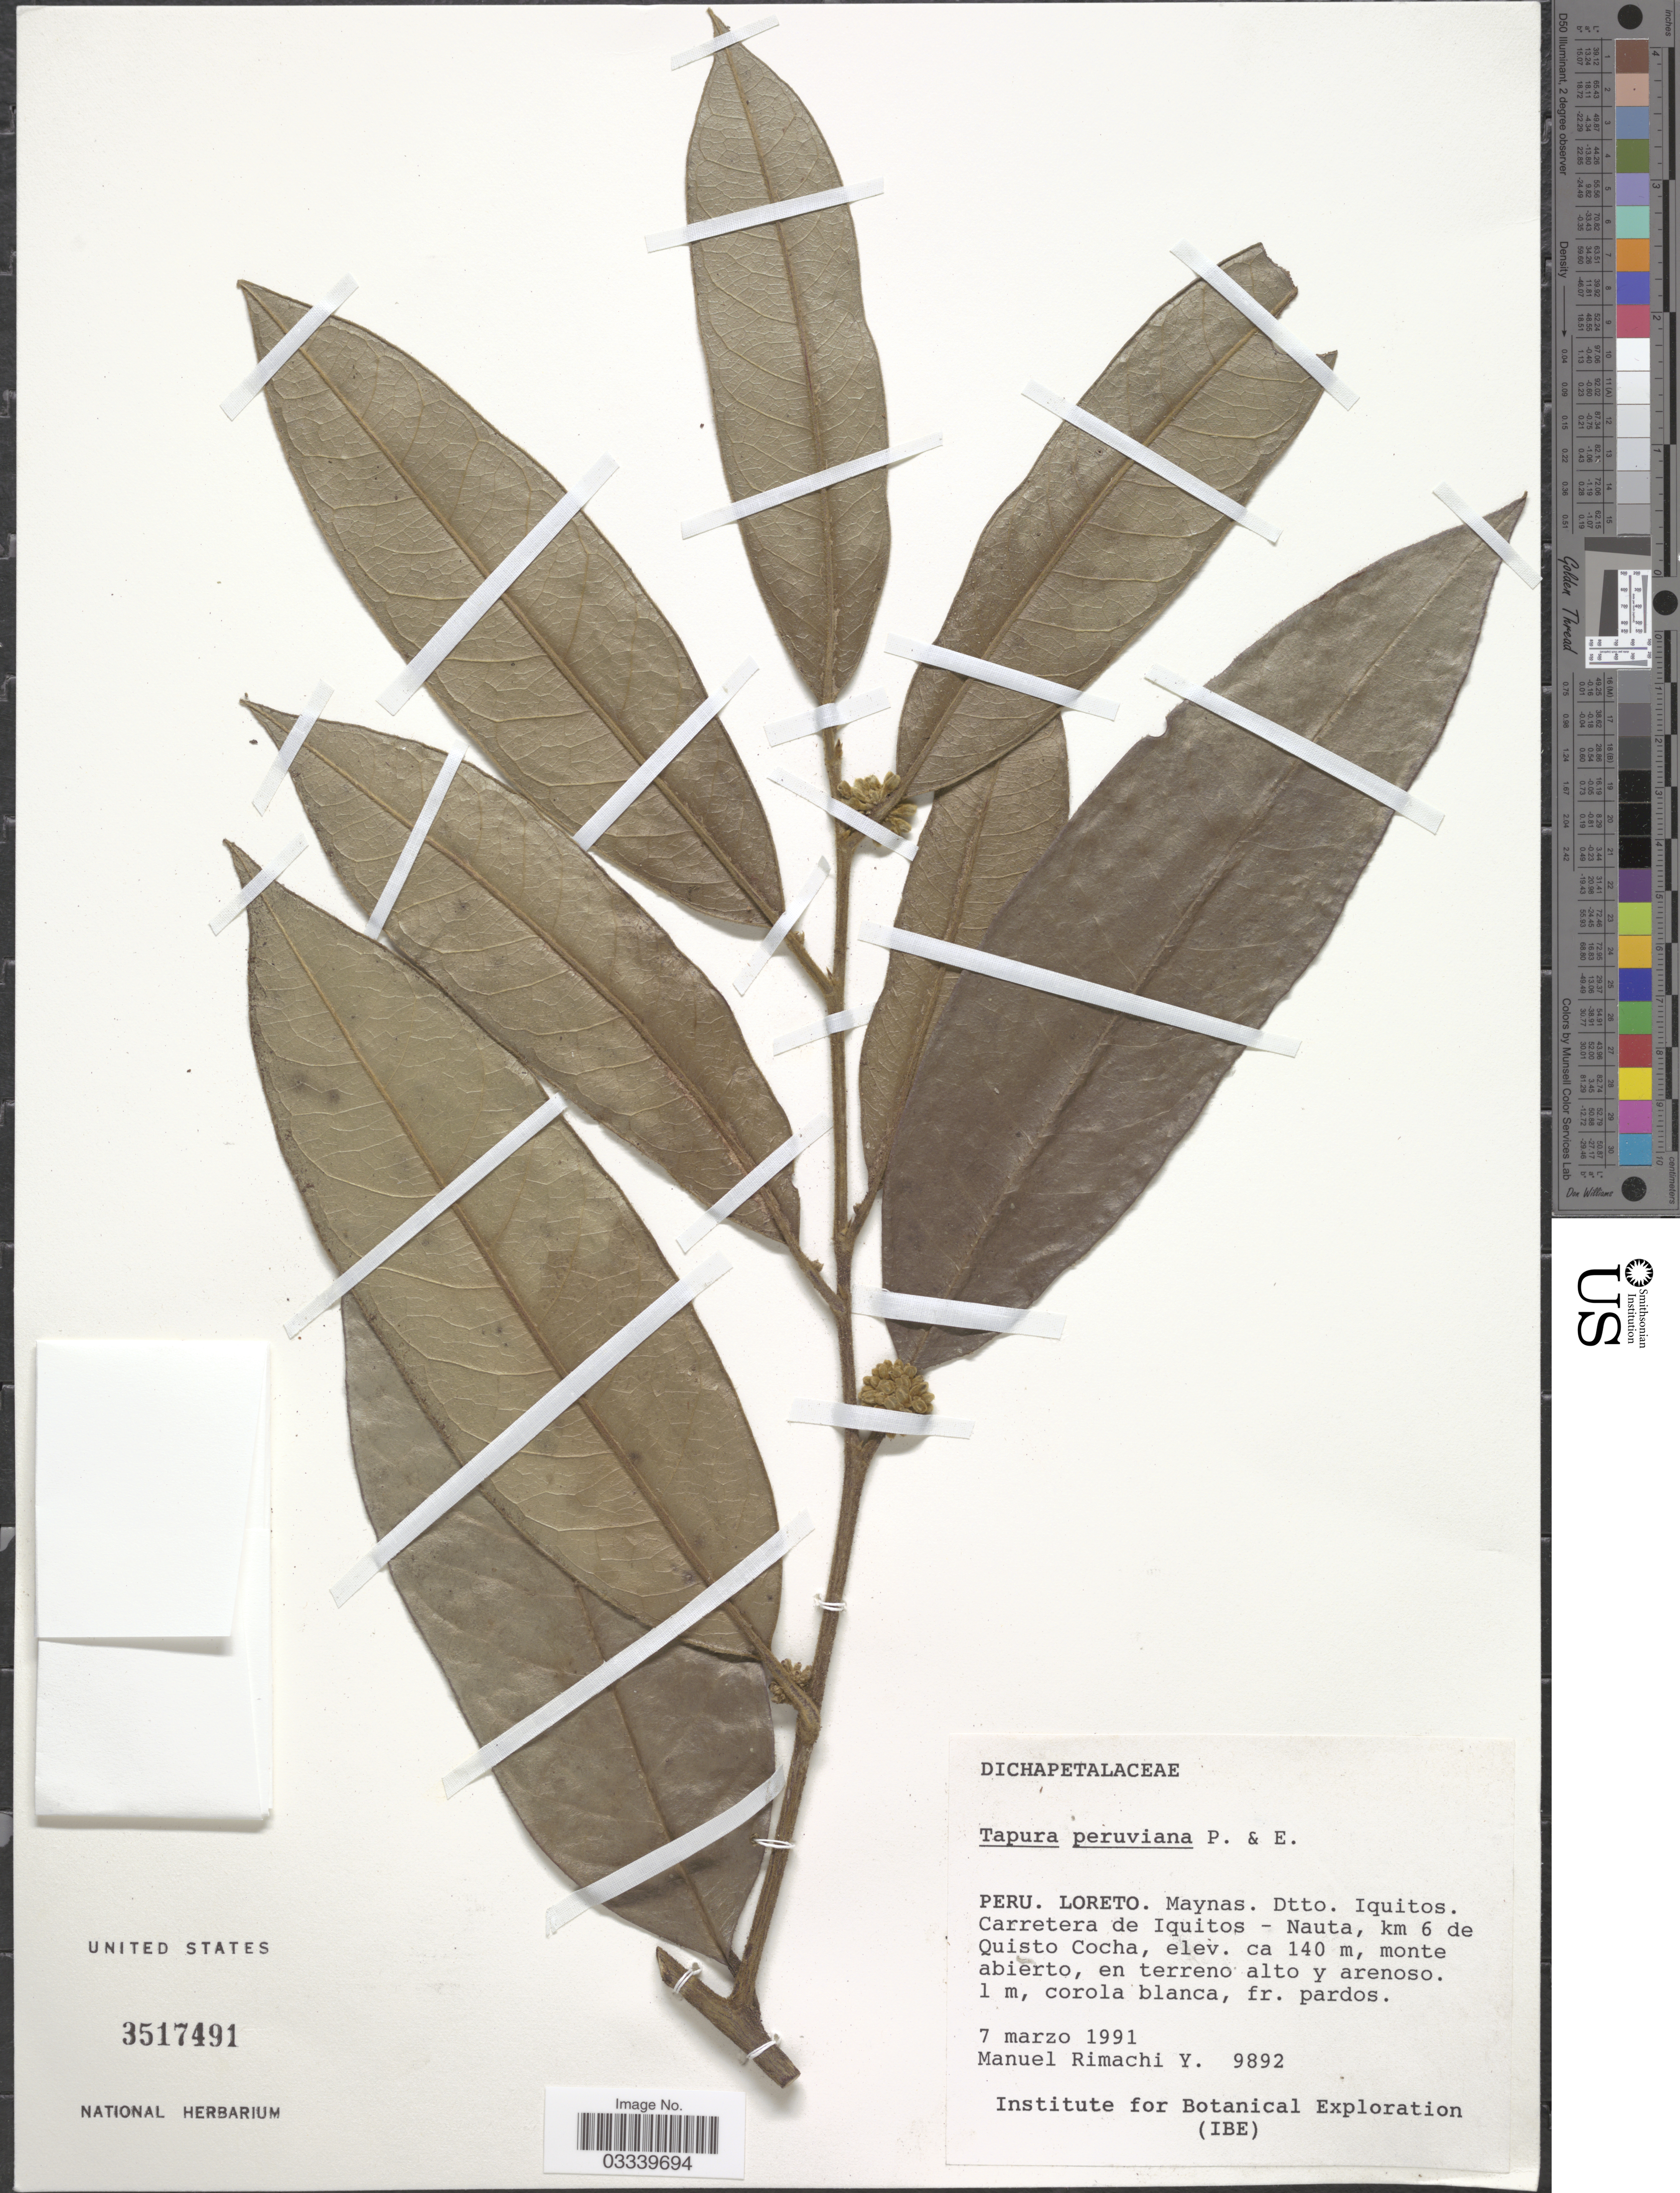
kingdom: Plantae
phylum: Tracheophyta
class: Magnoliopsida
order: Malpighiales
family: Dichapetalaceae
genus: Tapura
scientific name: Tapura peruviana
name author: K. Krause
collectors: M. Rimachi Y.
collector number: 9892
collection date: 1991-03-07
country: Peru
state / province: Loreto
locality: Maynas. Dtto. Iquitos. Carretera de Iquitos - Nauta, km 6 de Quisto Cocha.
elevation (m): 140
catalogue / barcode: US 3517491